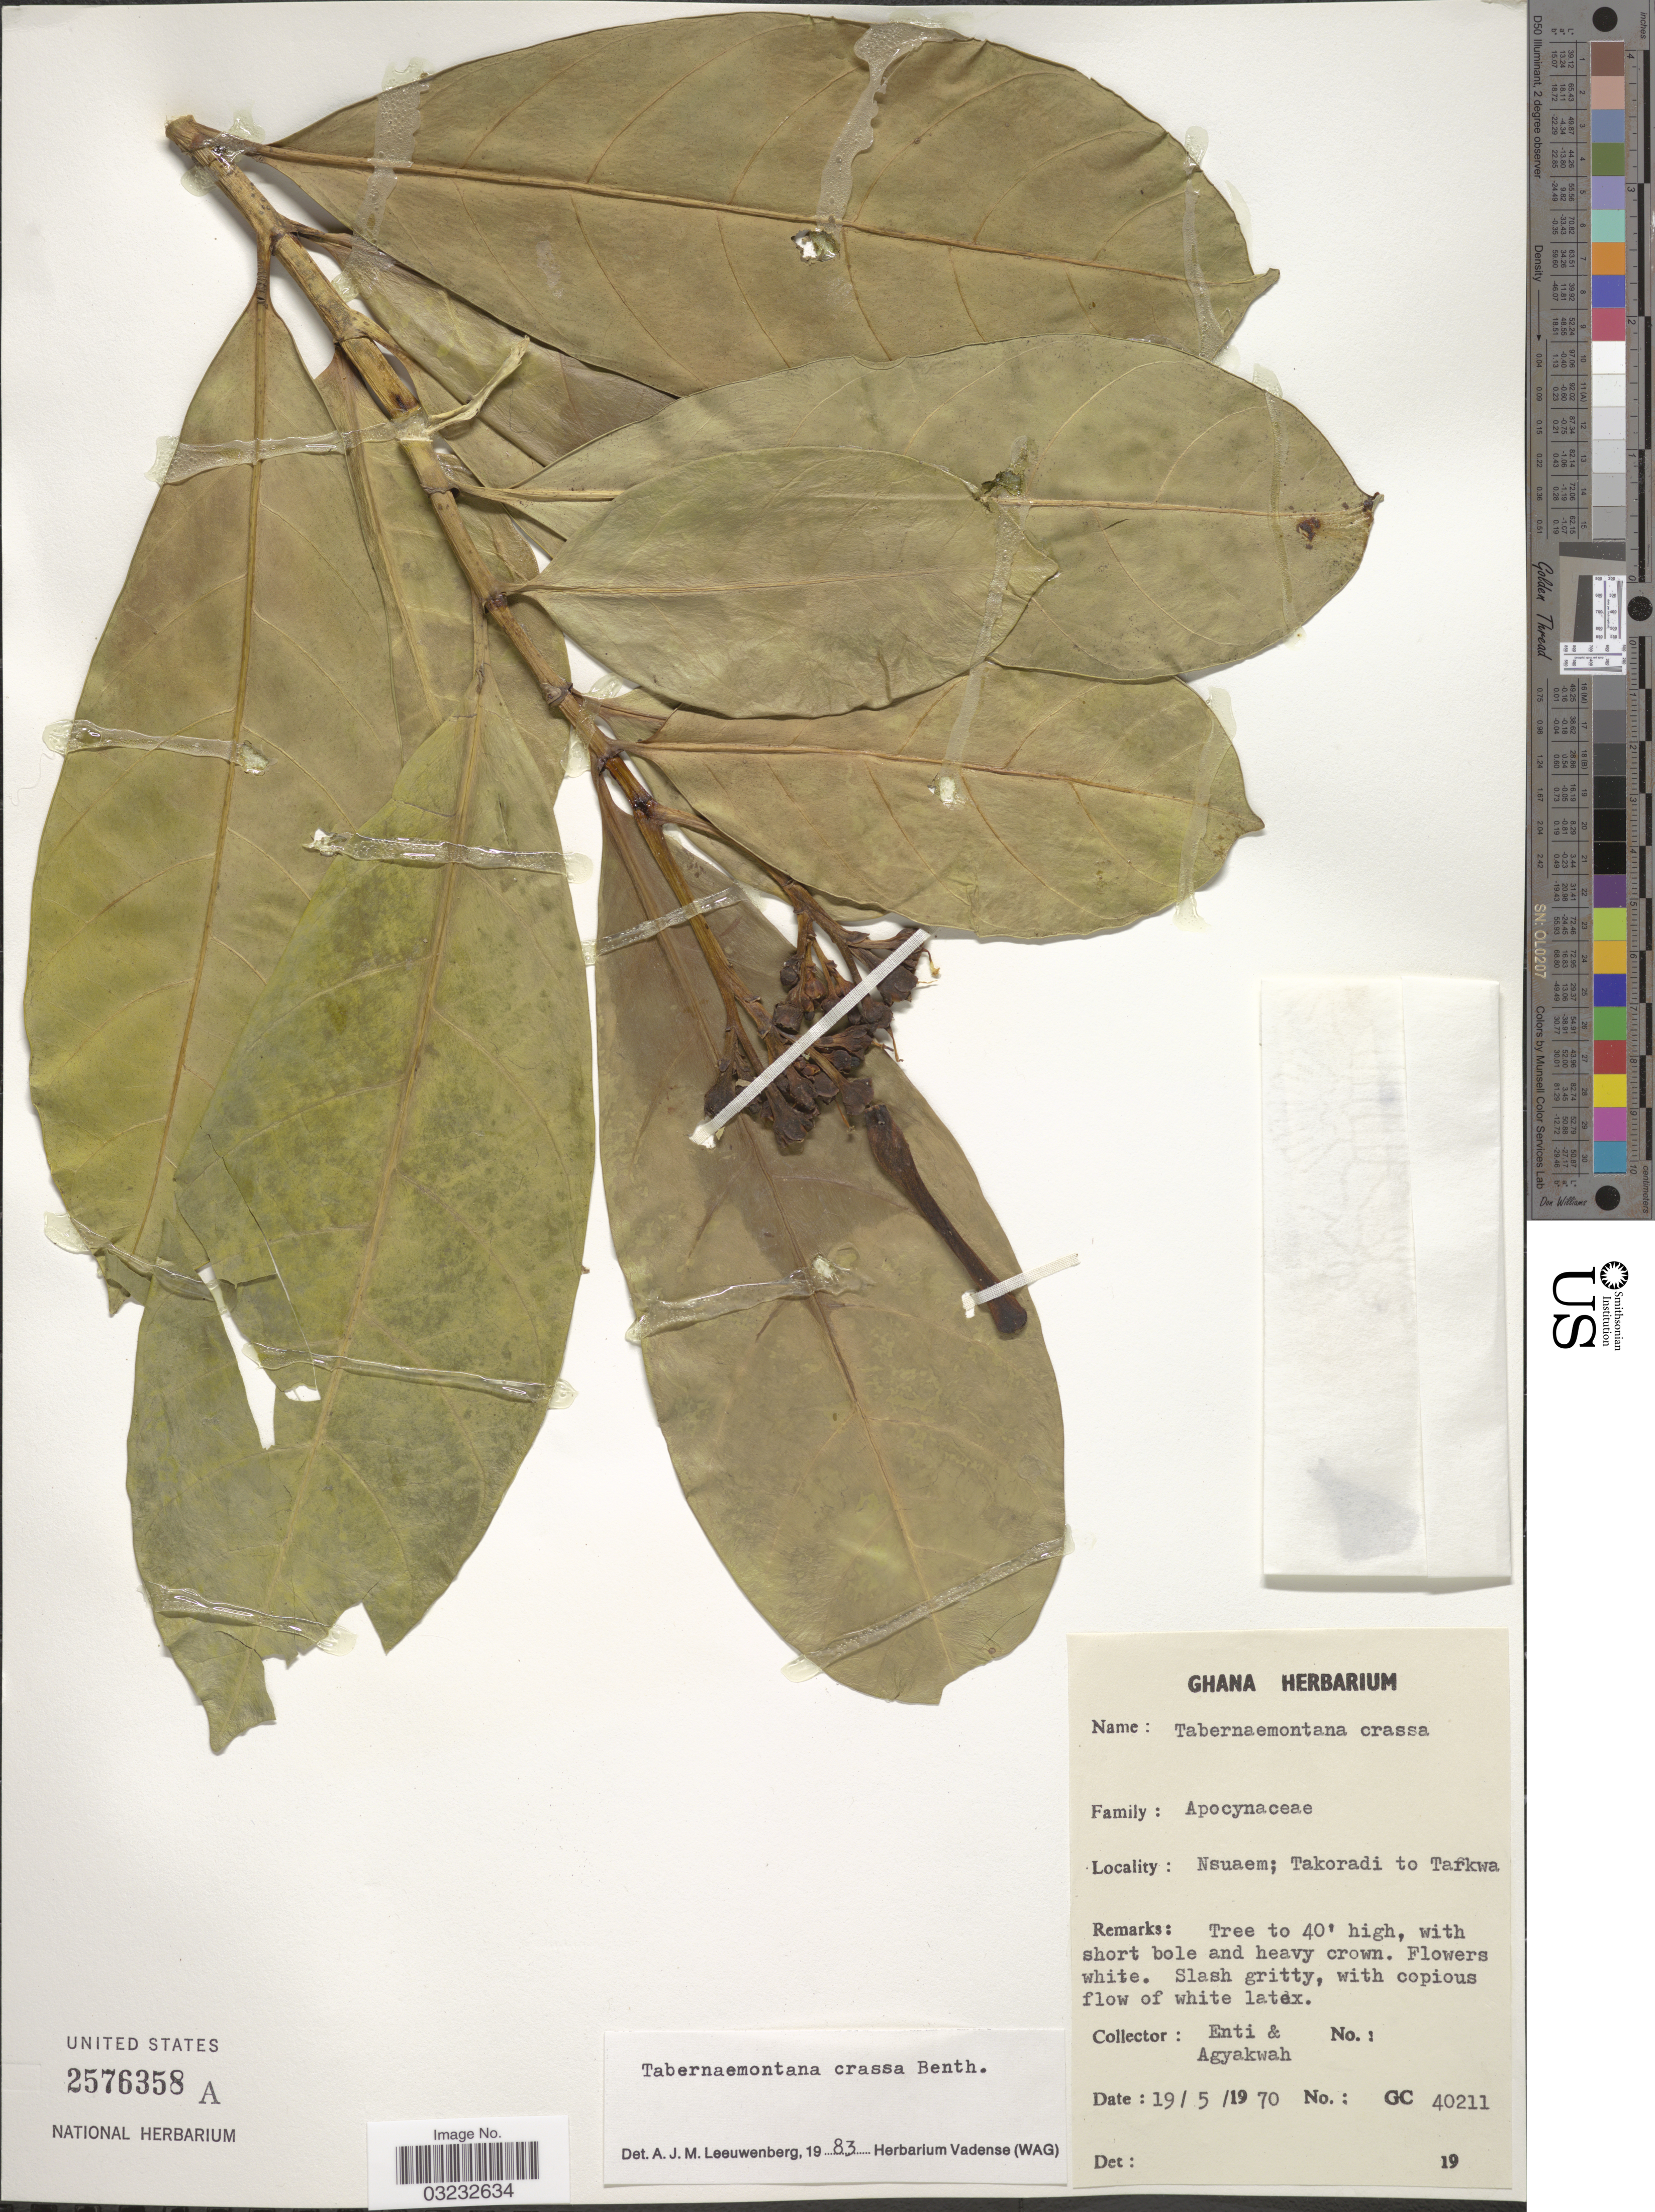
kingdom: Plantae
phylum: Tracheophyta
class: Magnoliopsida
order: Gentianales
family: Apocynaceae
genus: Tabernaemontana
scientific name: Tabernaemontana crassa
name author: Benth.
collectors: -. Enti & Agyakwah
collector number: GC40211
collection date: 1970-05-19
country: Ghana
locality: Nsuaem; Takoradi to Tarkwa.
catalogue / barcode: US 2576358A